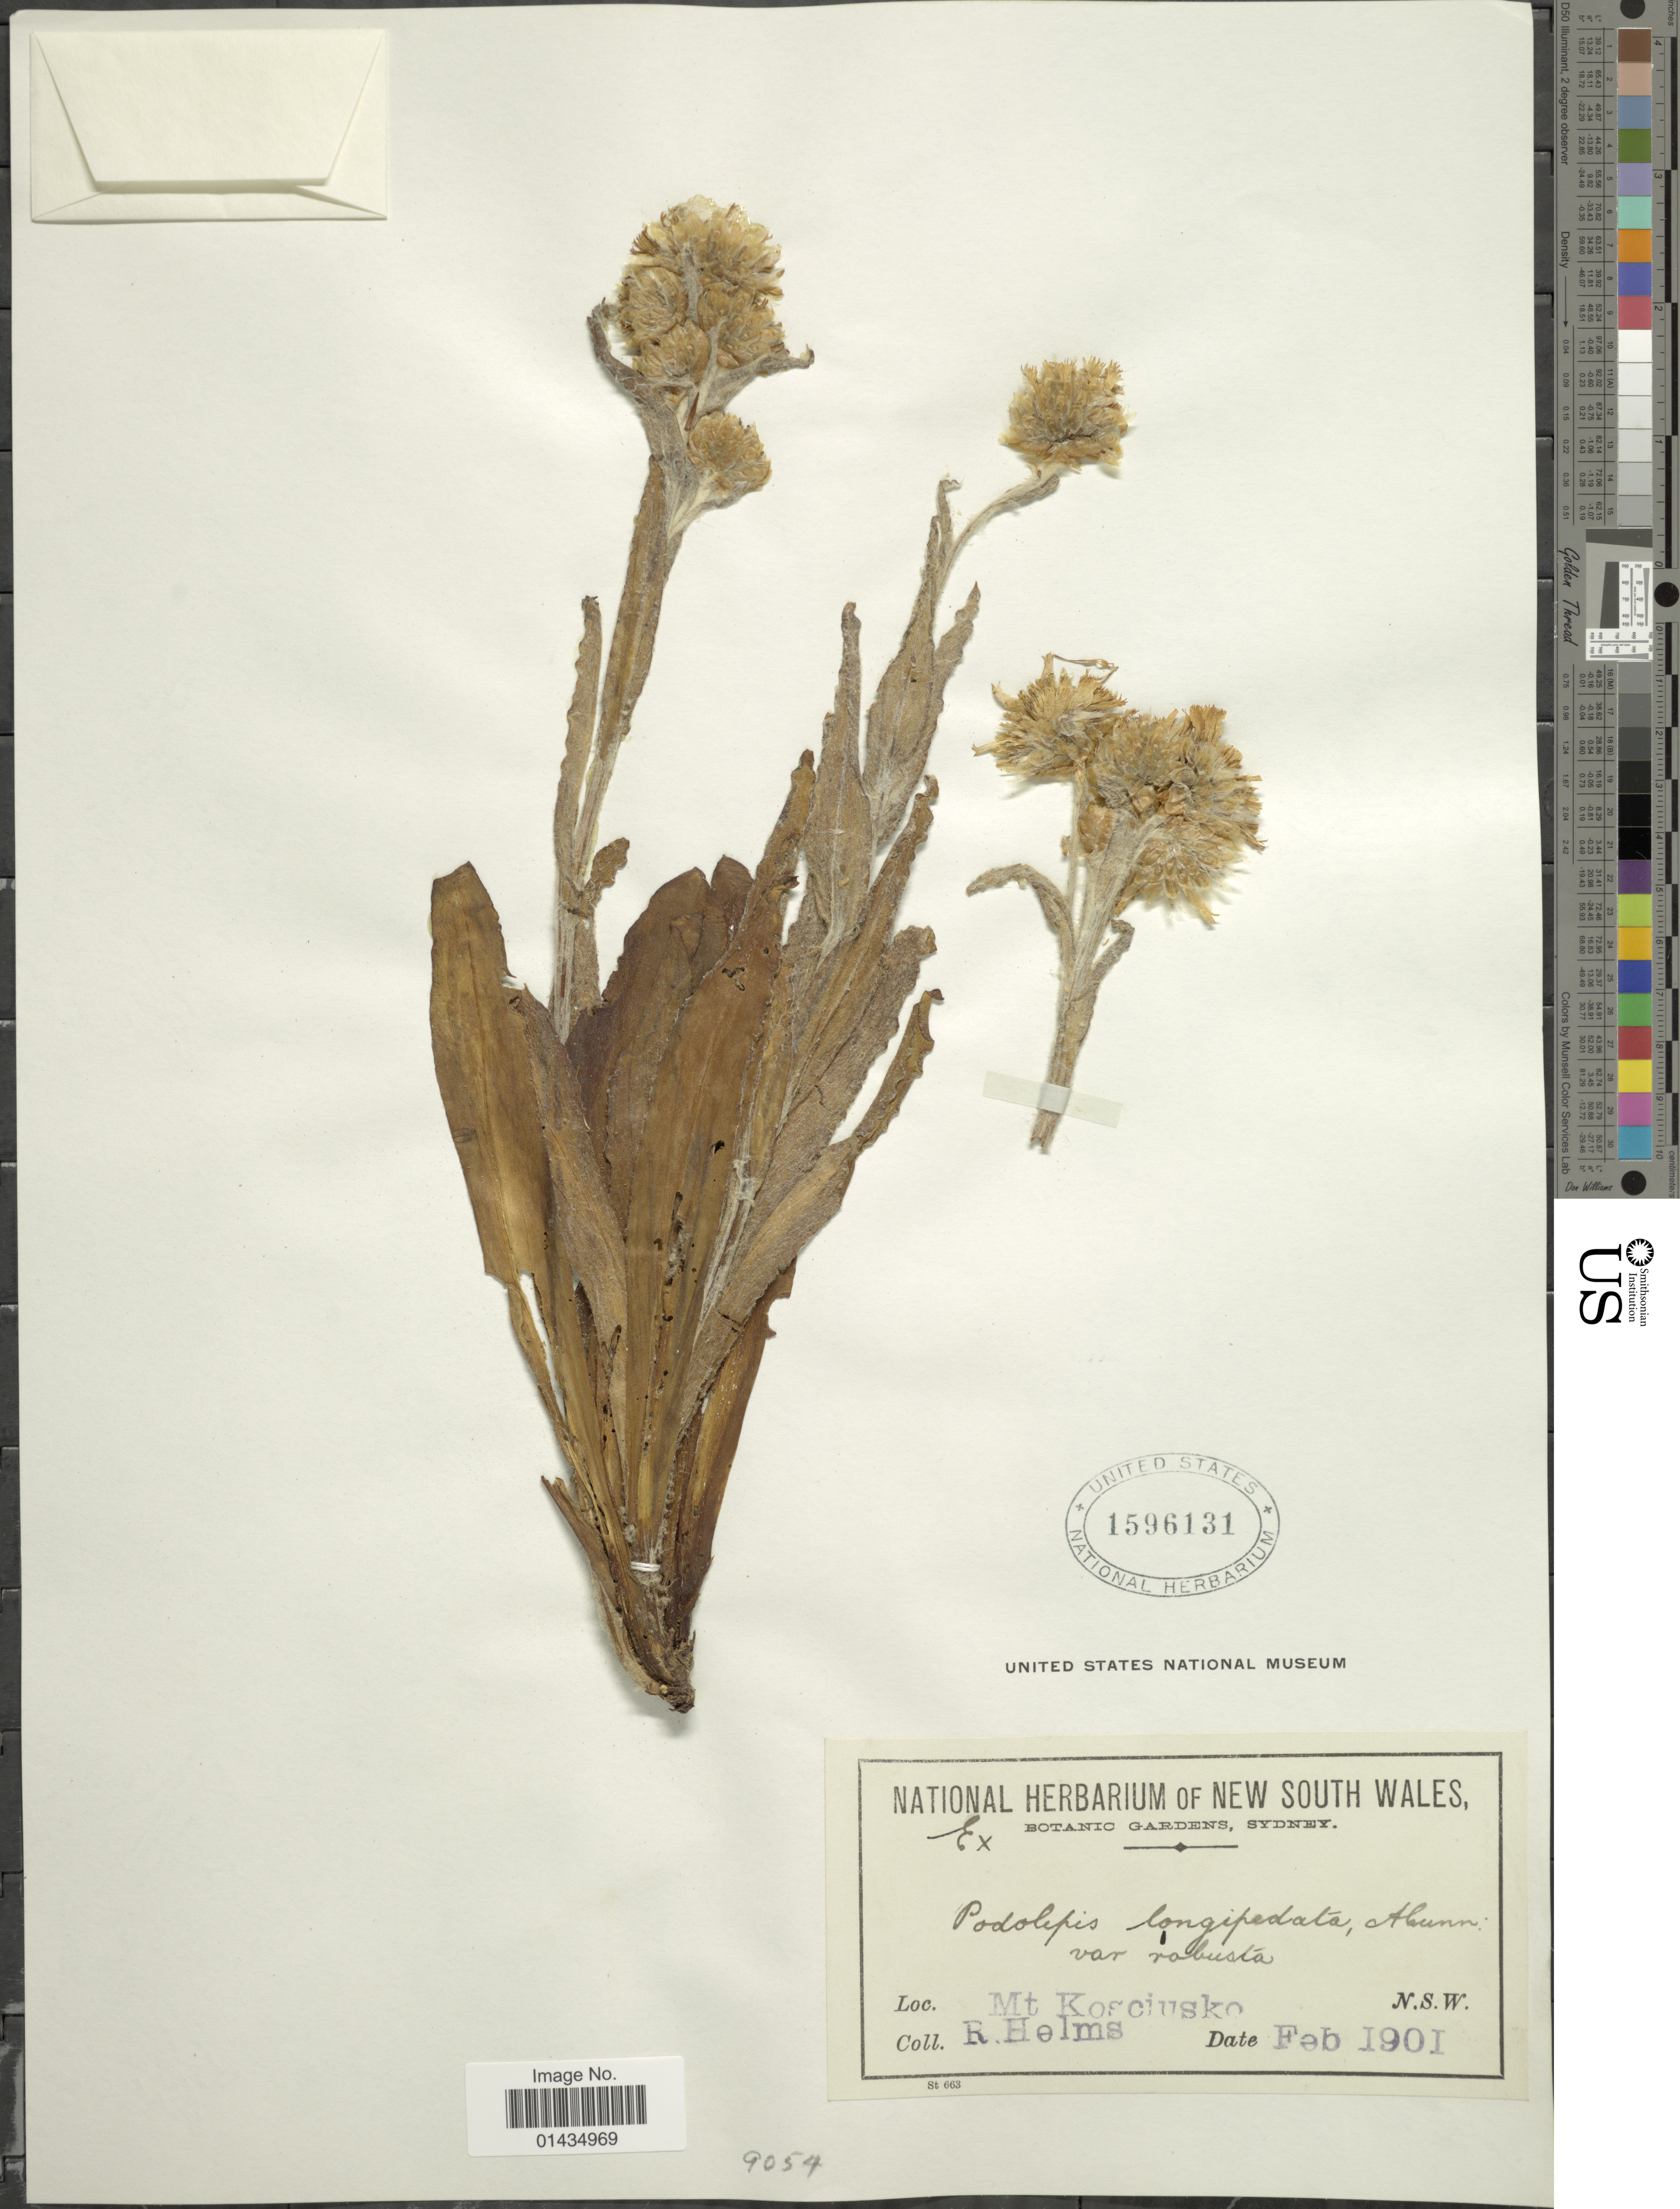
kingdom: Plantae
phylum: Tracheophyta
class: Magnoliopsida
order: Asterales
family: Asteraceae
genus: Podolepis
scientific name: Podolepis robusta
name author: (Maiden & Betche) J.H. Willis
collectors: R. Helms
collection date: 1901-02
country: Australia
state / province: New South Wales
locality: Mt. Kosciusko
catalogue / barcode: US 1596131